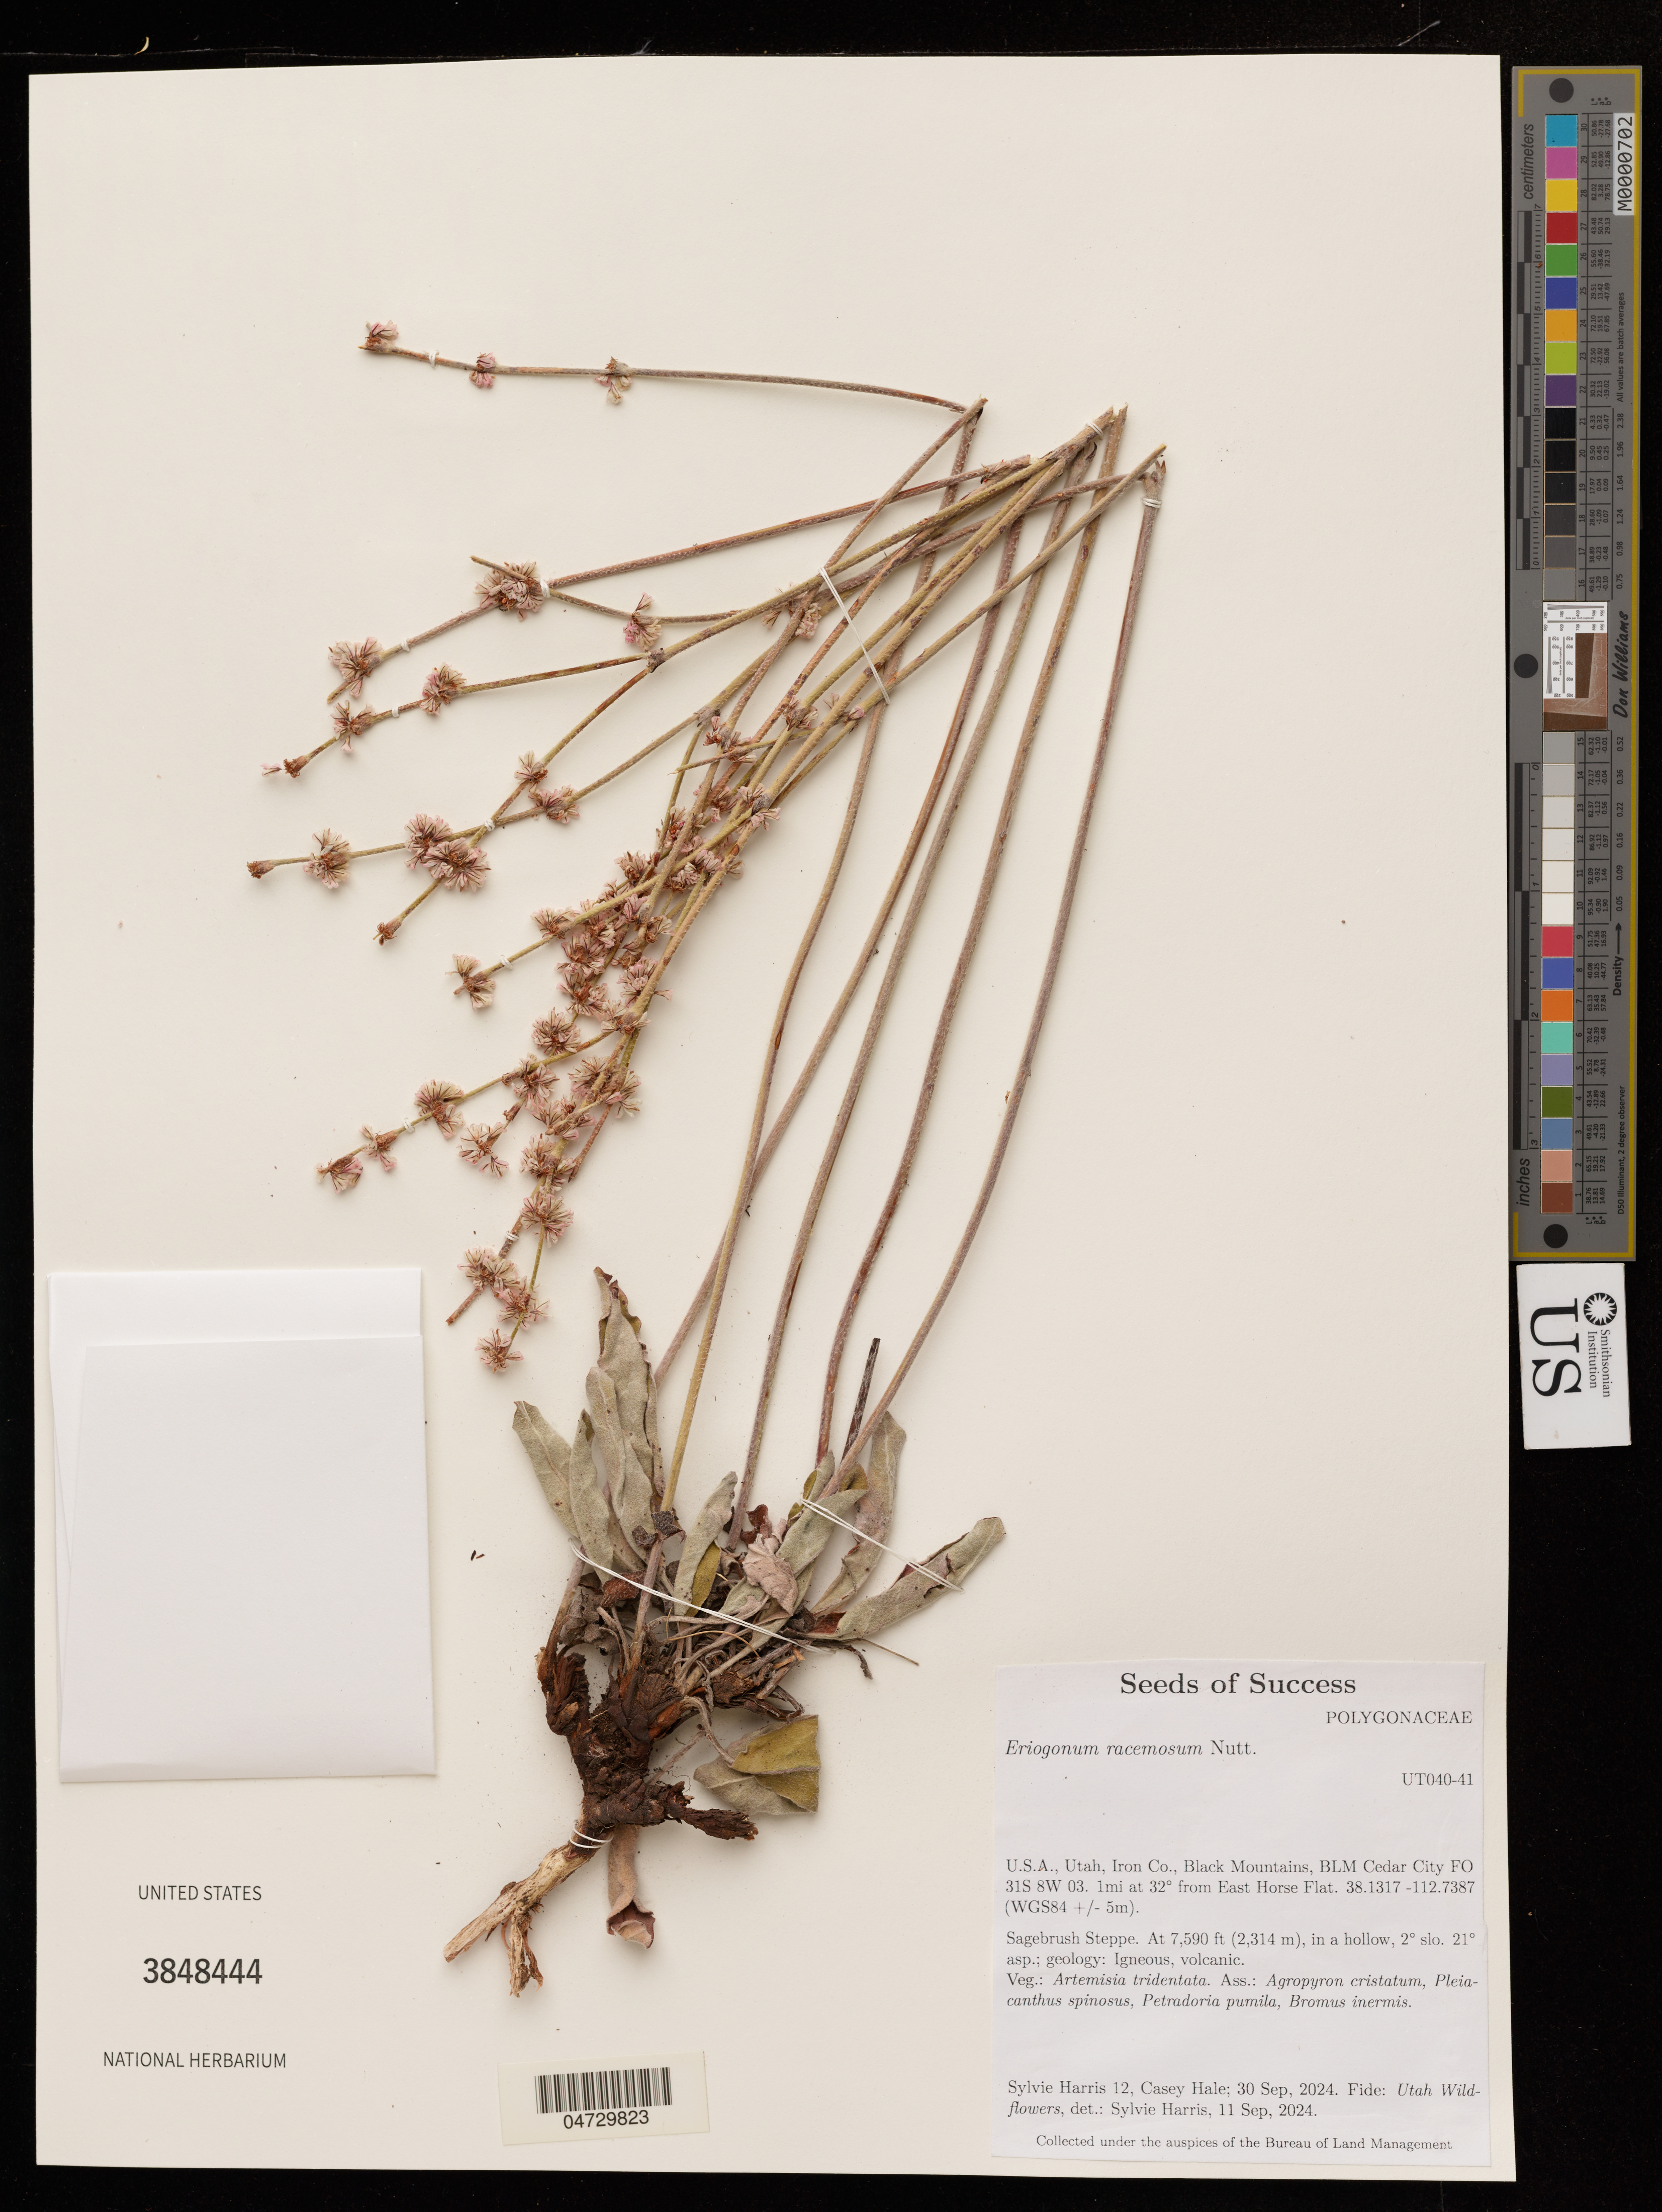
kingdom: Plantae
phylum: Tracheophyta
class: Magnoliopsida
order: Asterales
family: Asteraceae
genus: Eriocephalus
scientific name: Eriocephalus scariosissimus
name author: S. Moore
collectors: S. Harris & C. Hale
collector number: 12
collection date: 2024-09-30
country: United States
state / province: Utah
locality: U. S. A., Utah, Iron Co., Black Mountains, BLM Cedar City FO.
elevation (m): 2313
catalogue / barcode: US 3848444